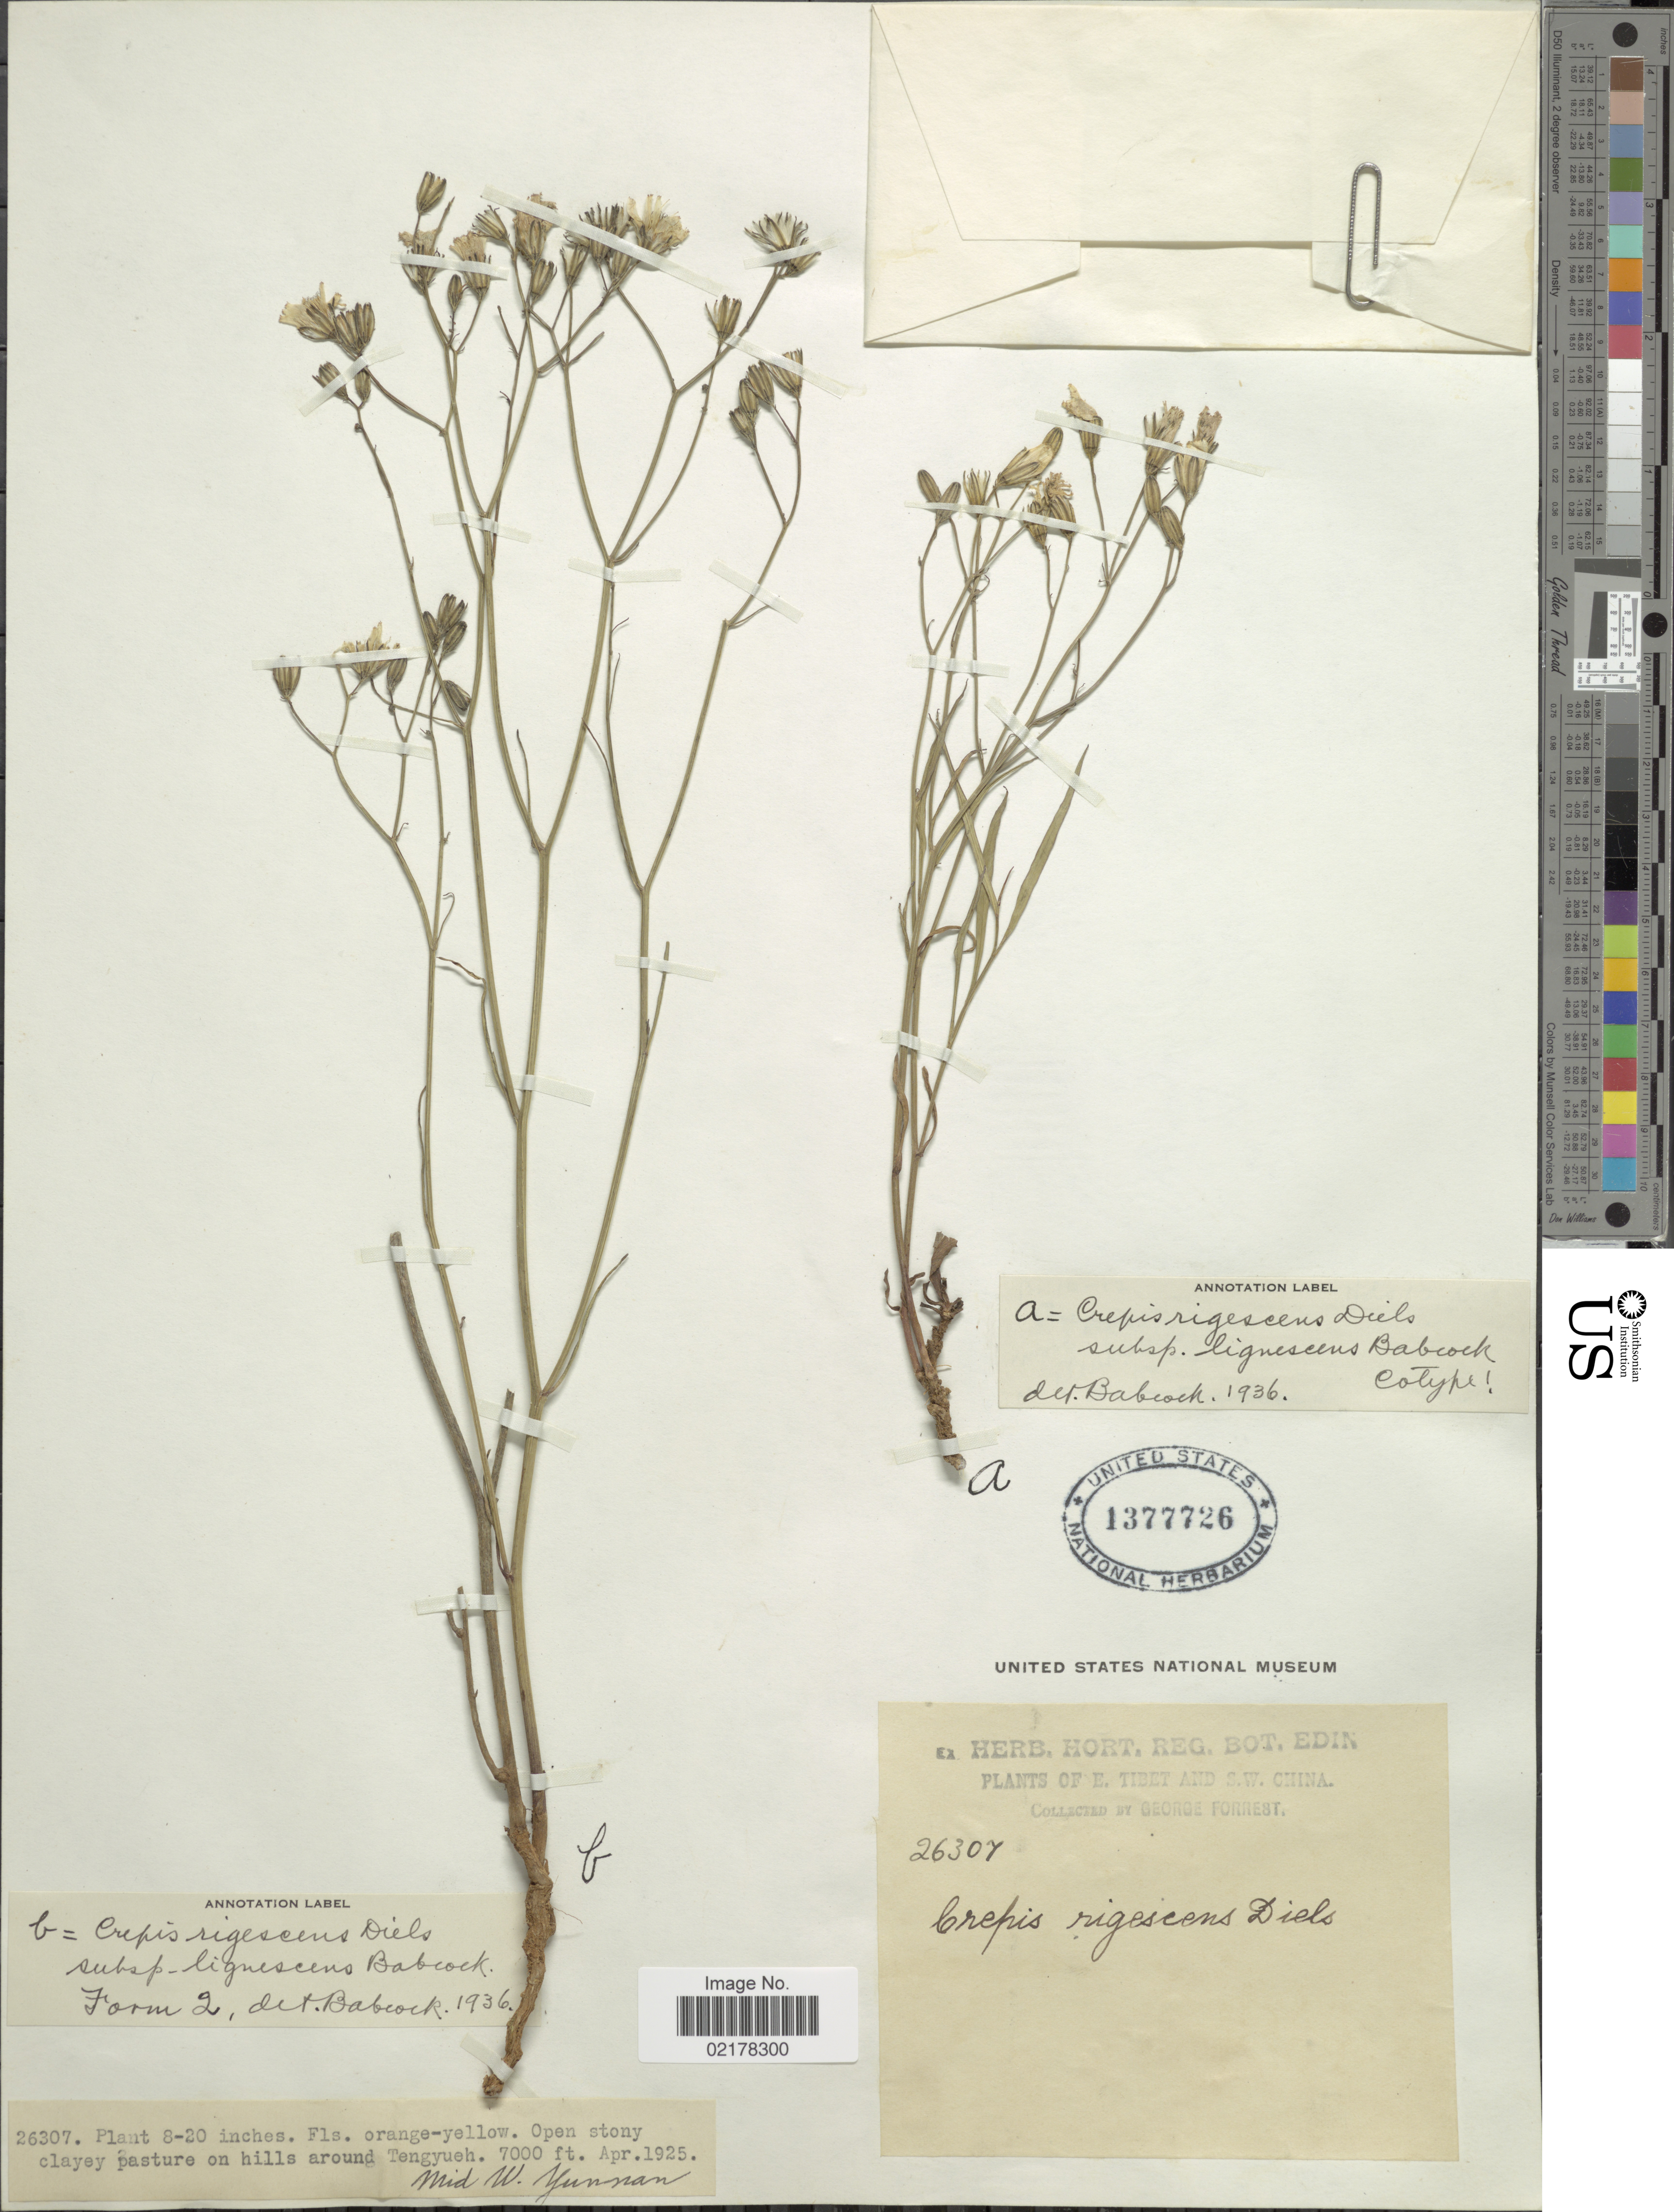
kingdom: Plantae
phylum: Tracheophyta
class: Magnoliopsida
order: Asterales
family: Asteraceae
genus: Crepis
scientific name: Crepis rigescens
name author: Diels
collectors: G. Forrest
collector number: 26307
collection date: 1925-04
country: China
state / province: Xizang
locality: E. Tibet and S. W. China.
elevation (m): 2134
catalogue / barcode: US 1377726